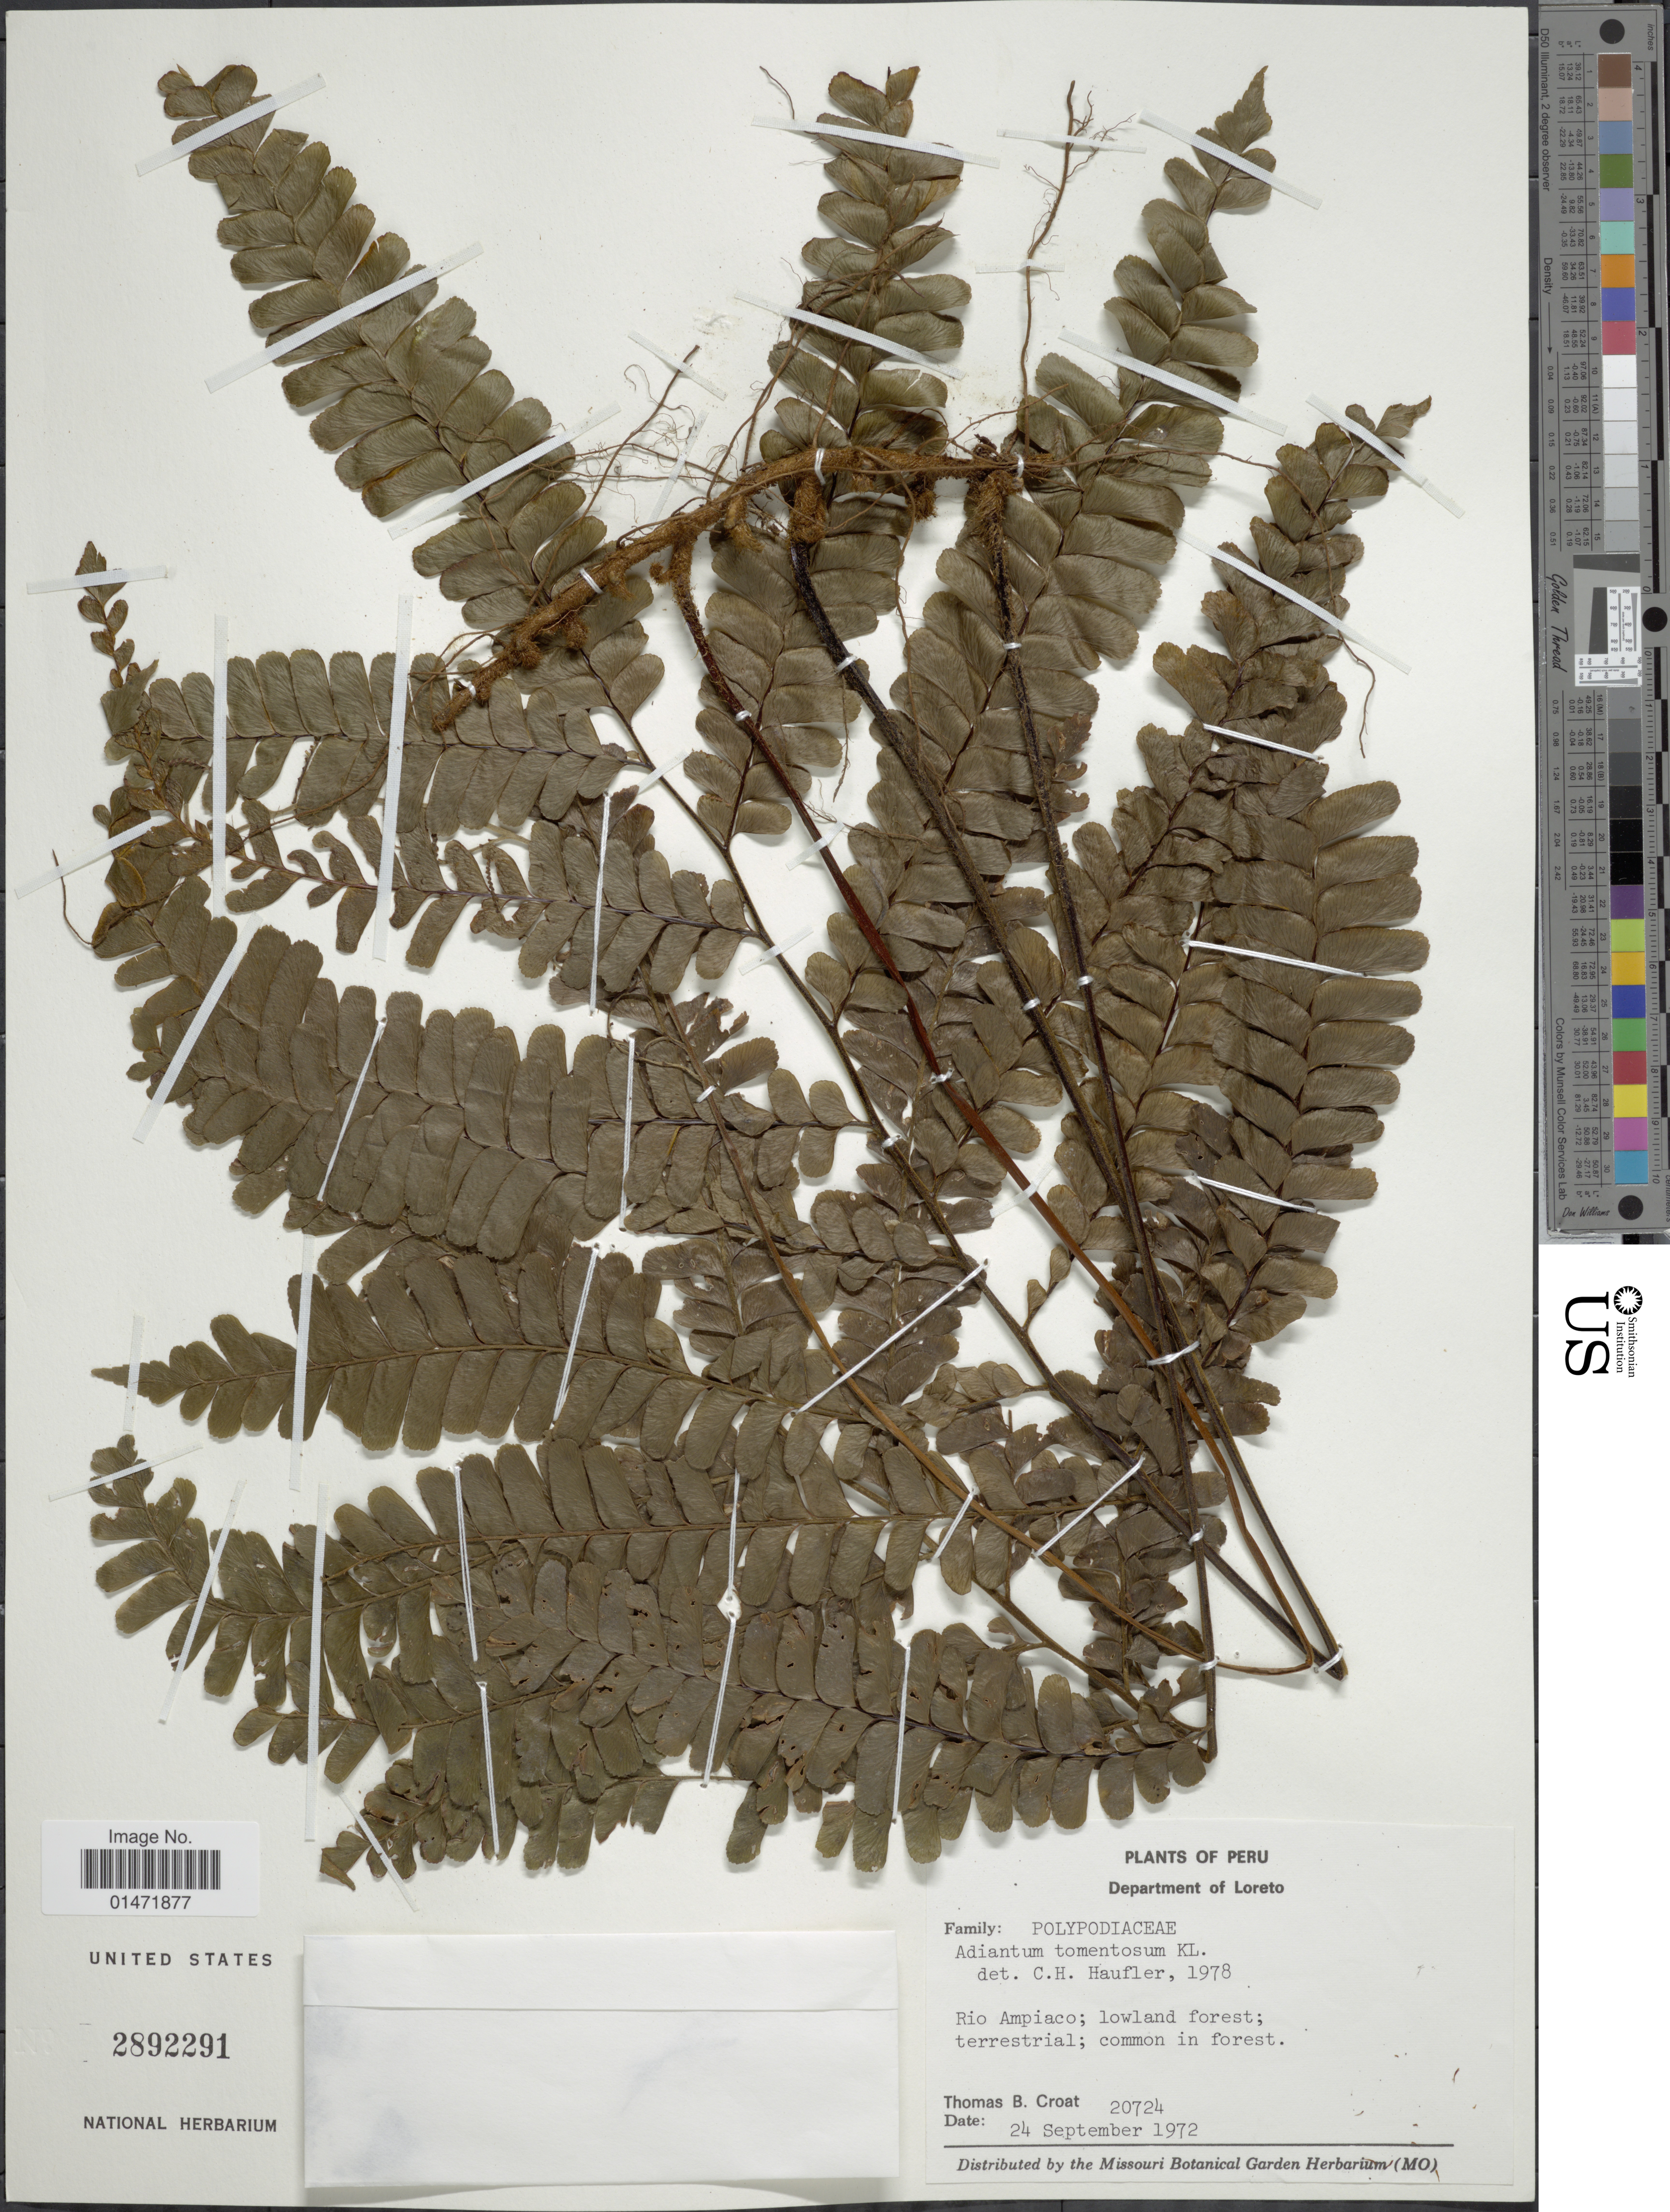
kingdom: Plantae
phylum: Tracheophyta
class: Polypodiopsida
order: Polypodiales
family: Pteridaceae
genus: Adiantum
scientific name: Adiantum tomentosum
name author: Klotzsch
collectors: T. B. Croat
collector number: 20724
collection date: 1972-09-24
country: Peru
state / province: Loreto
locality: Rio Ampiaco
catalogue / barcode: US 2892291